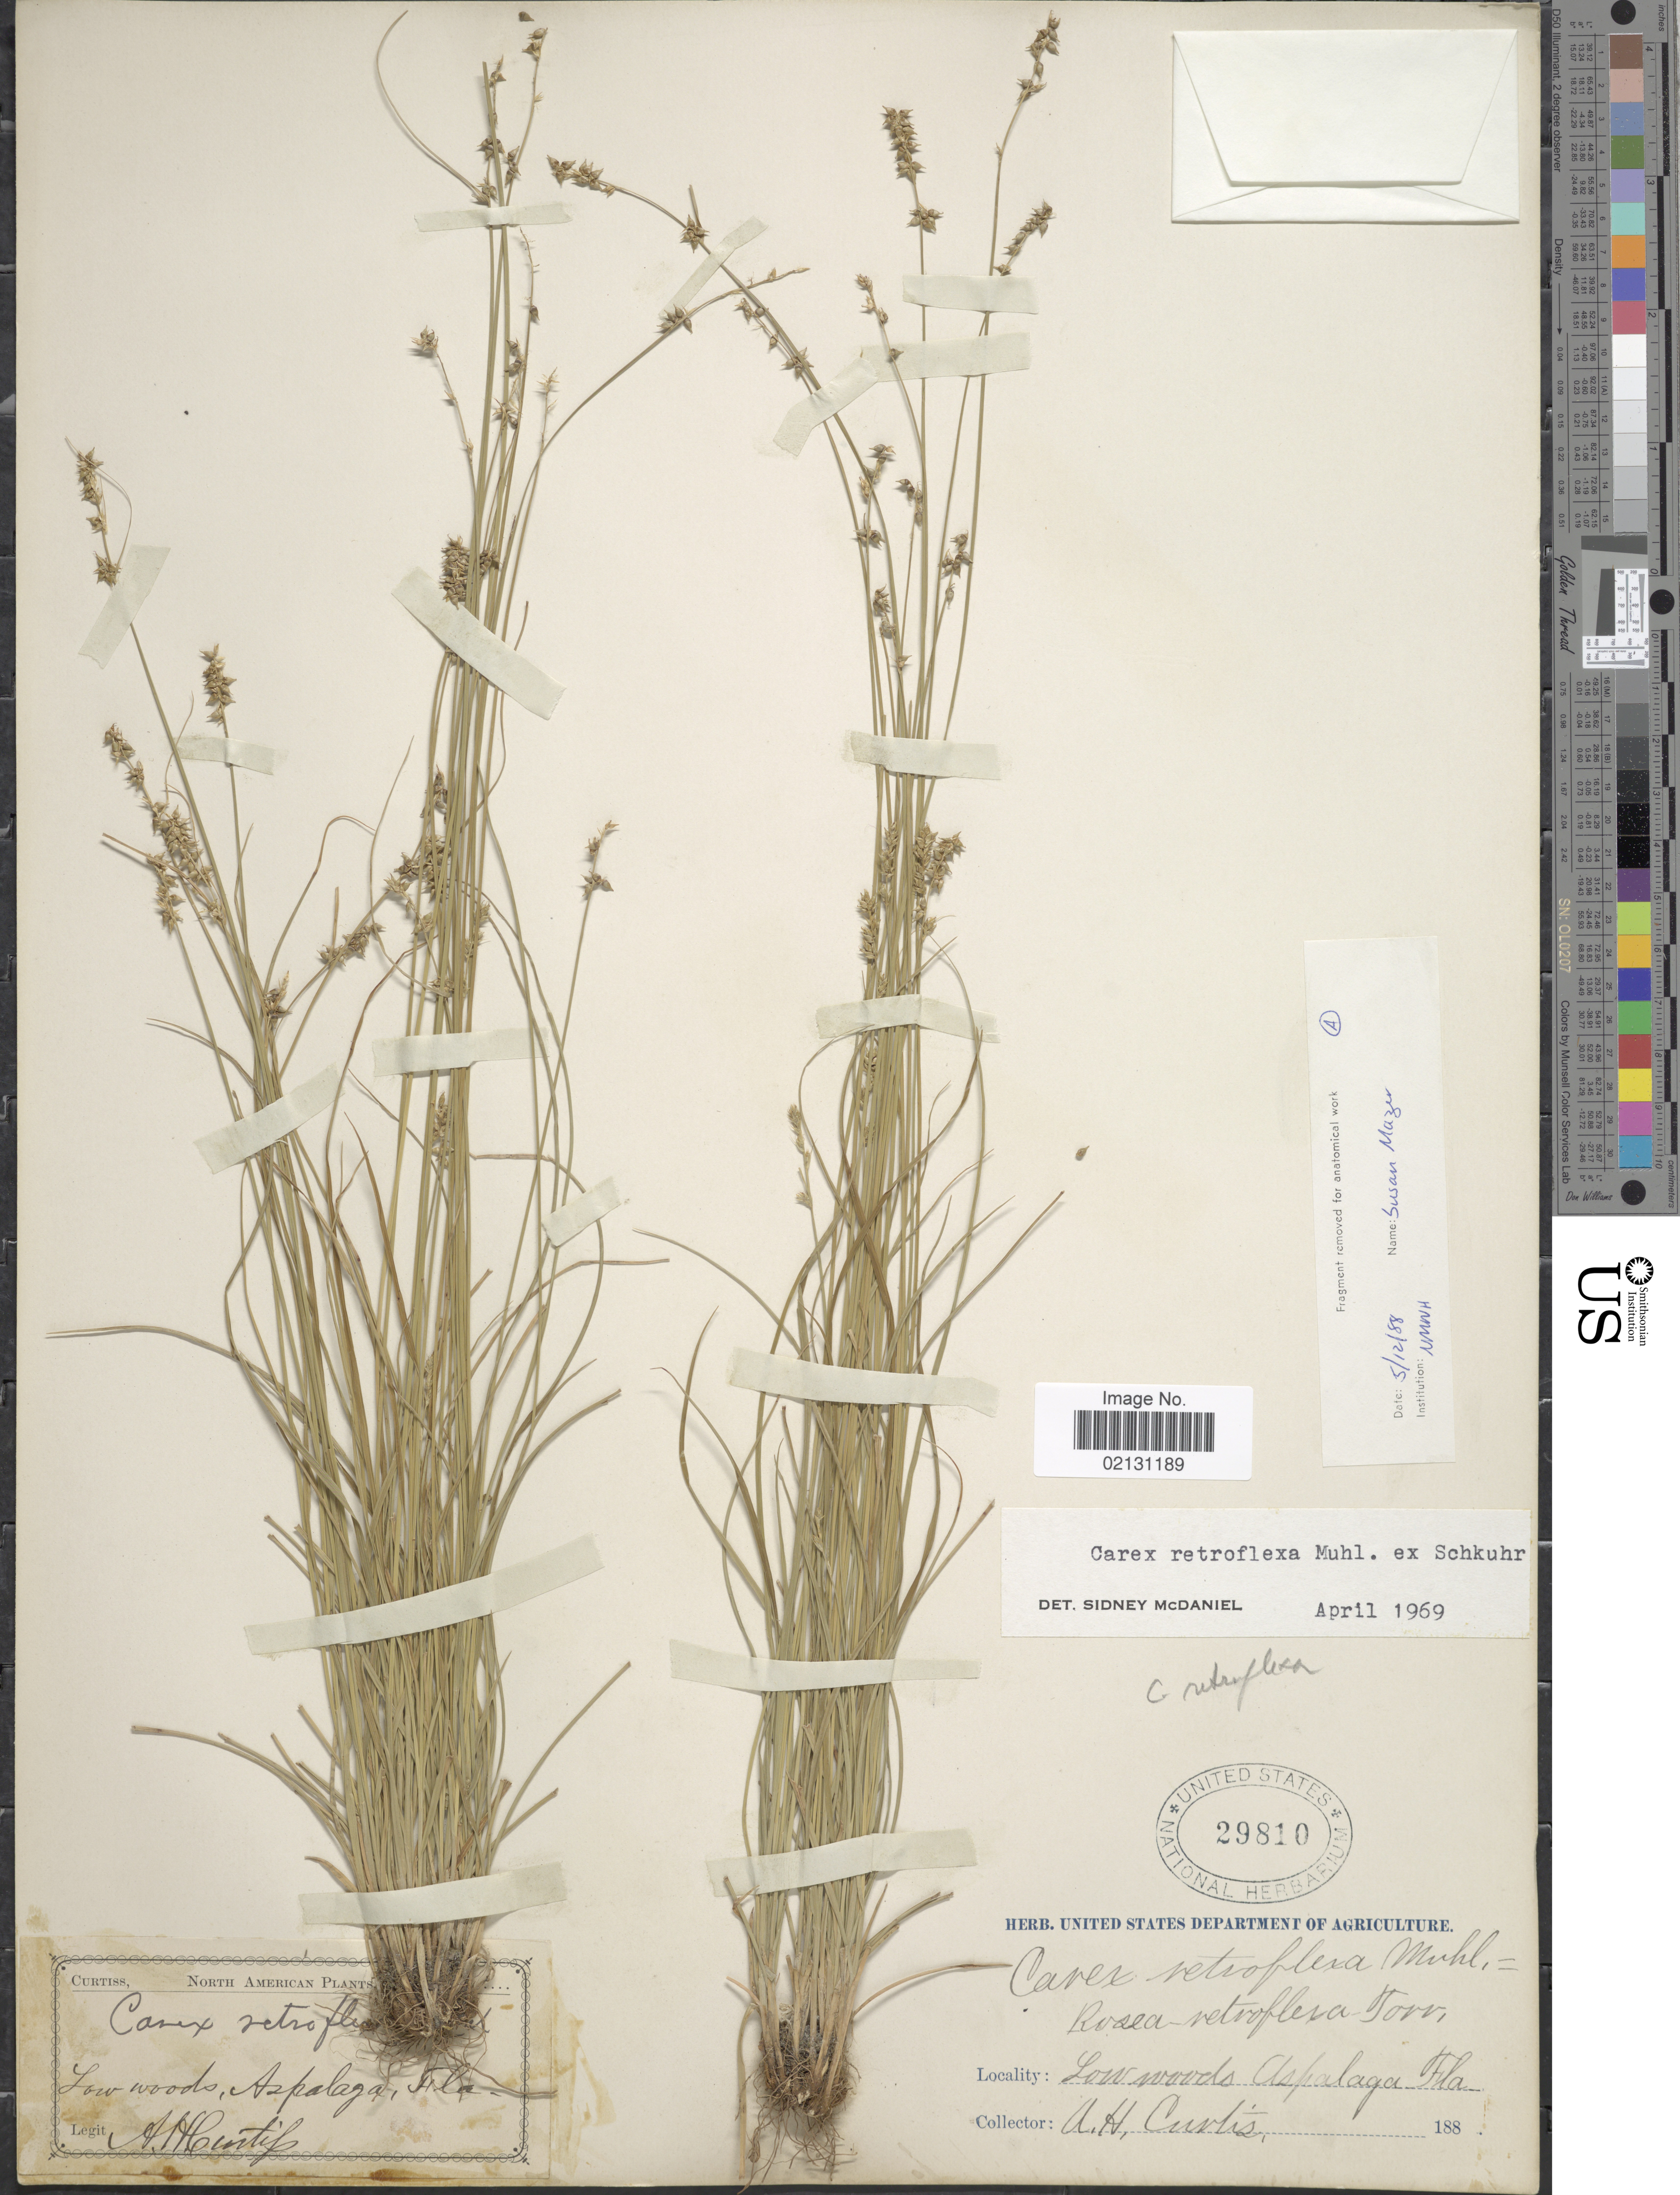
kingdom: Plantae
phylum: Tracheophyta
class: Liliopsida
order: Poales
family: Cyperaceae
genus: Carex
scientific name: Carex retroflexa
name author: Muhl. ex Willd.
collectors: A. H. Curtiss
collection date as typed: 188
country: United States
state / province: Florida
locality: Low woods Aspalaga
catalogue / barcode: US 29810